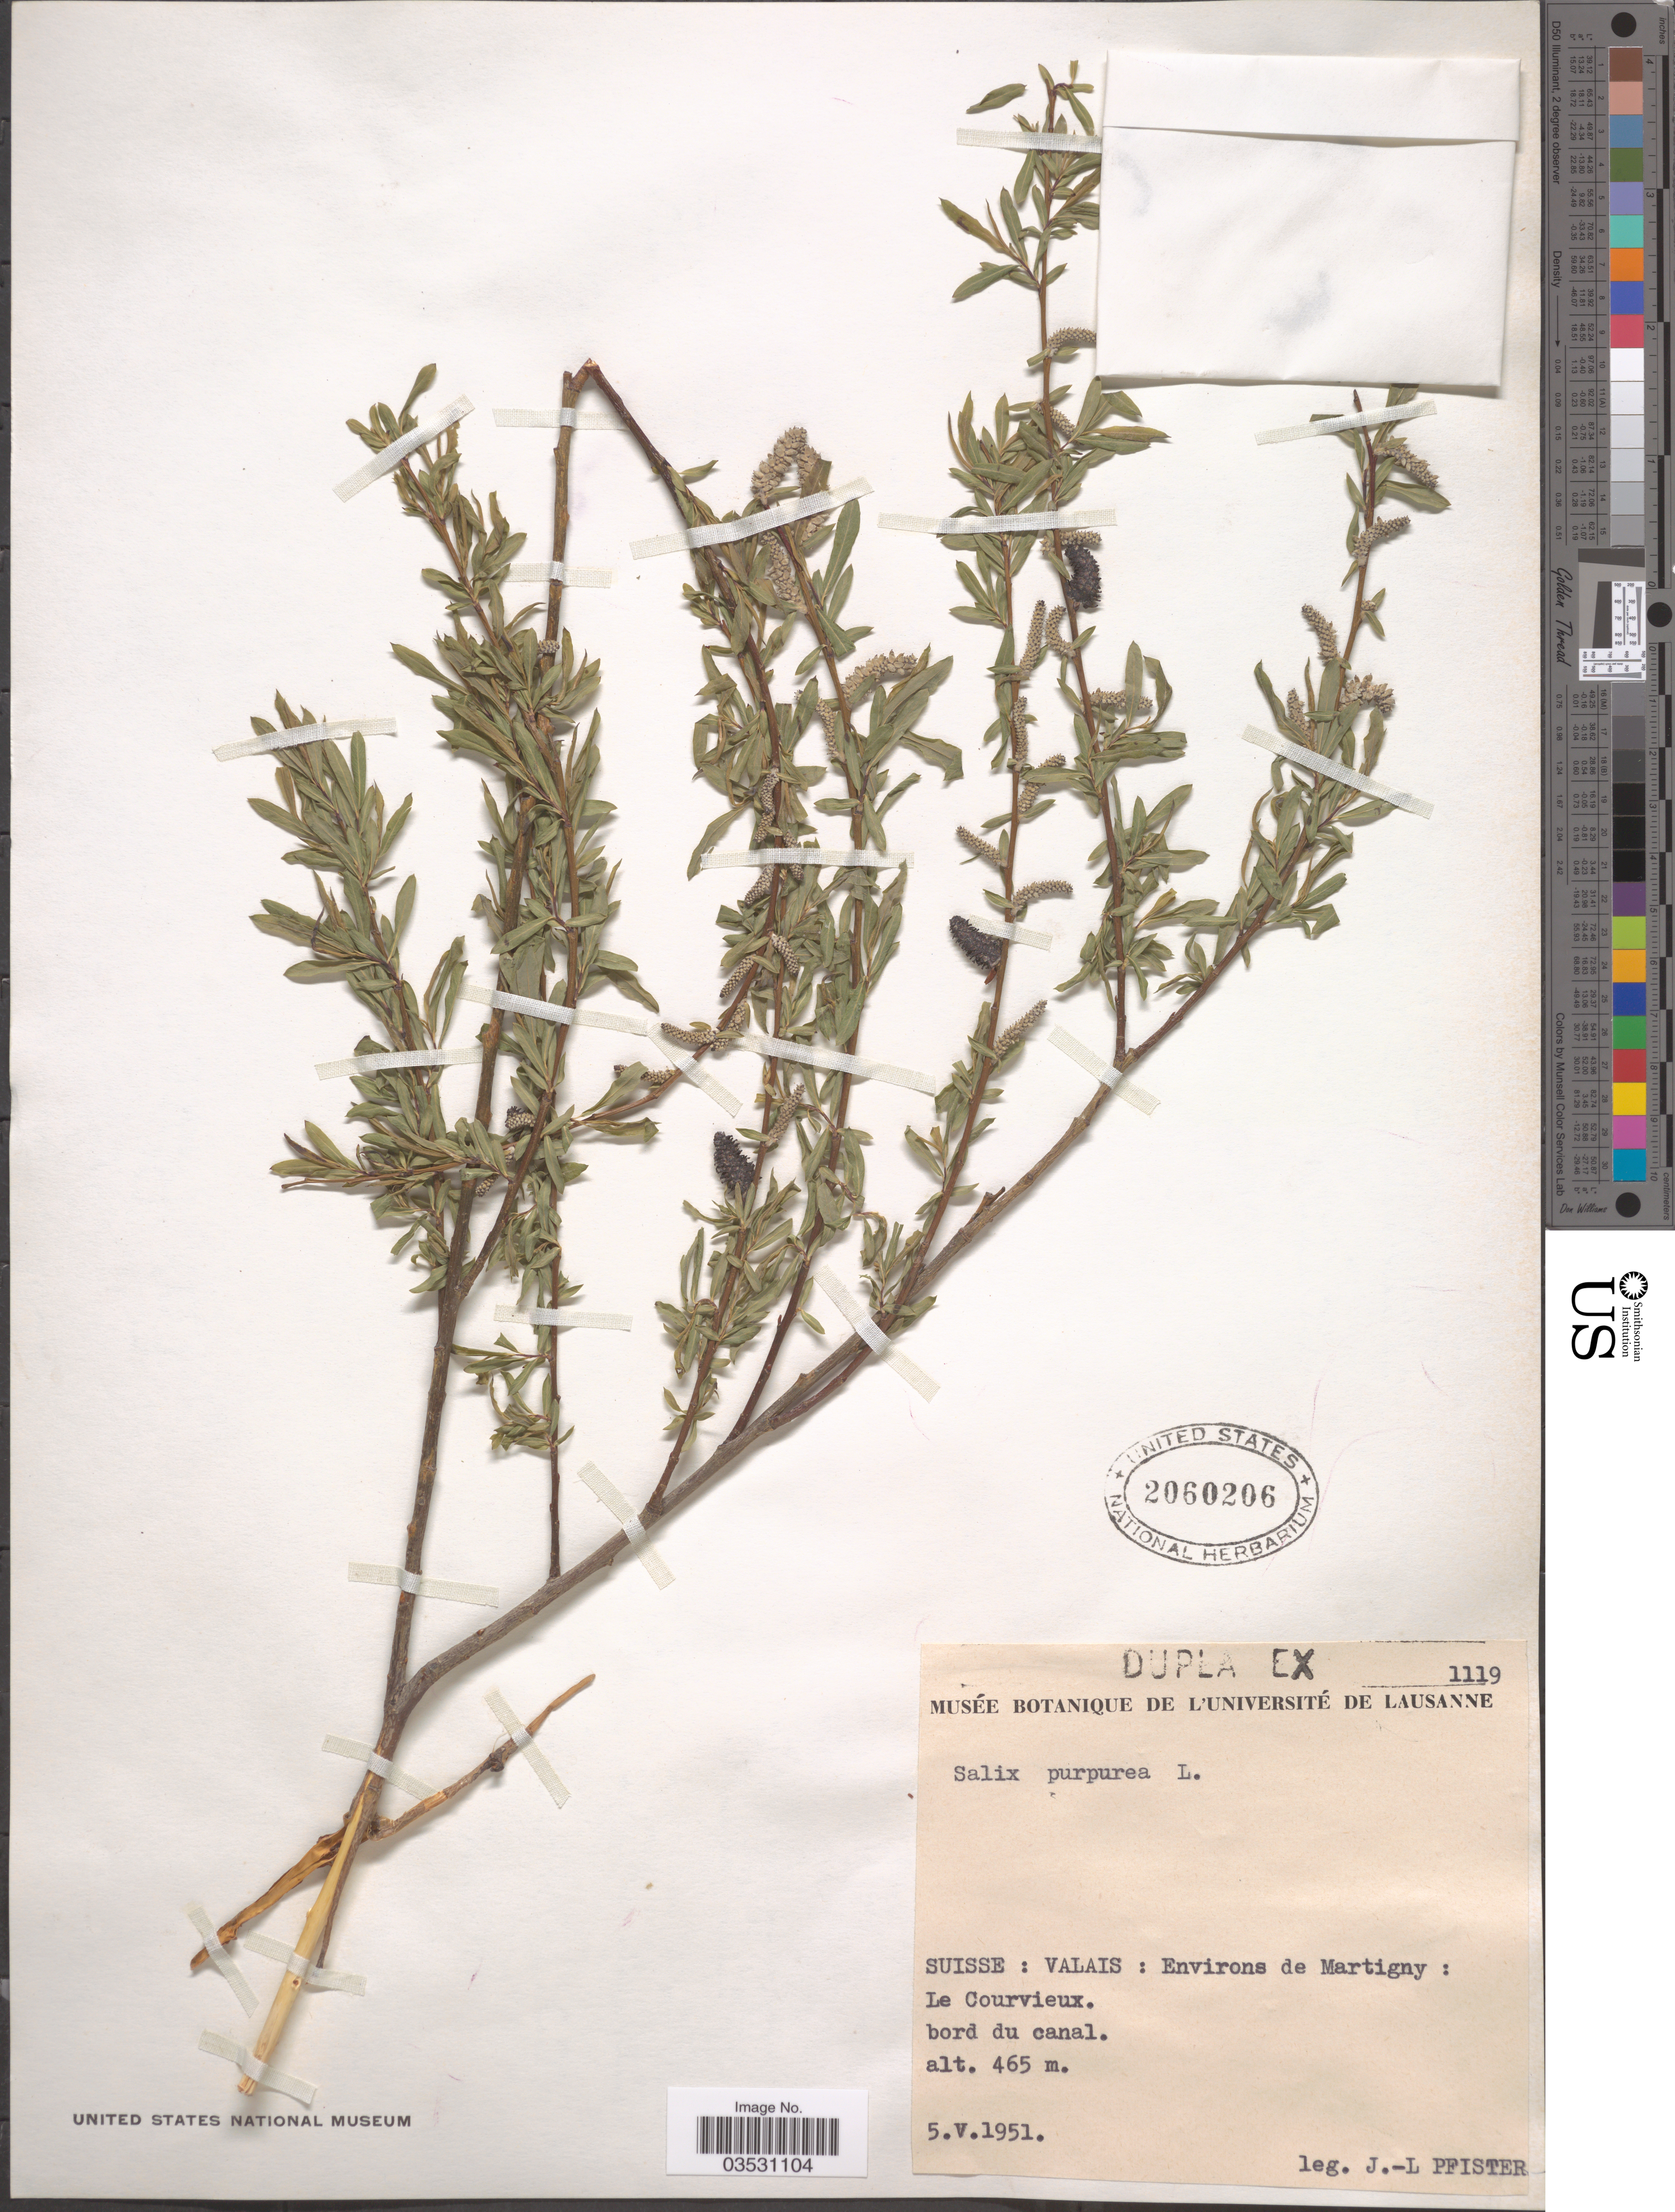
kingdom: Plantae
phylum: Tracheophyta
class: Magnoliopsida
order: Malpighiales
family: Salicaceae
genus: Salix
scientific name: Salix purpurea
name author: L.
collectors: J. Pfister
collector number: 1119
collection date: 1951-05-05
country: Switzerland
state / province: Valais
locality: Suisse: Environs de Marigny: Le Courvieux. bord du canal.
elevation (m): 465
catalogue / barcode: US 2060206